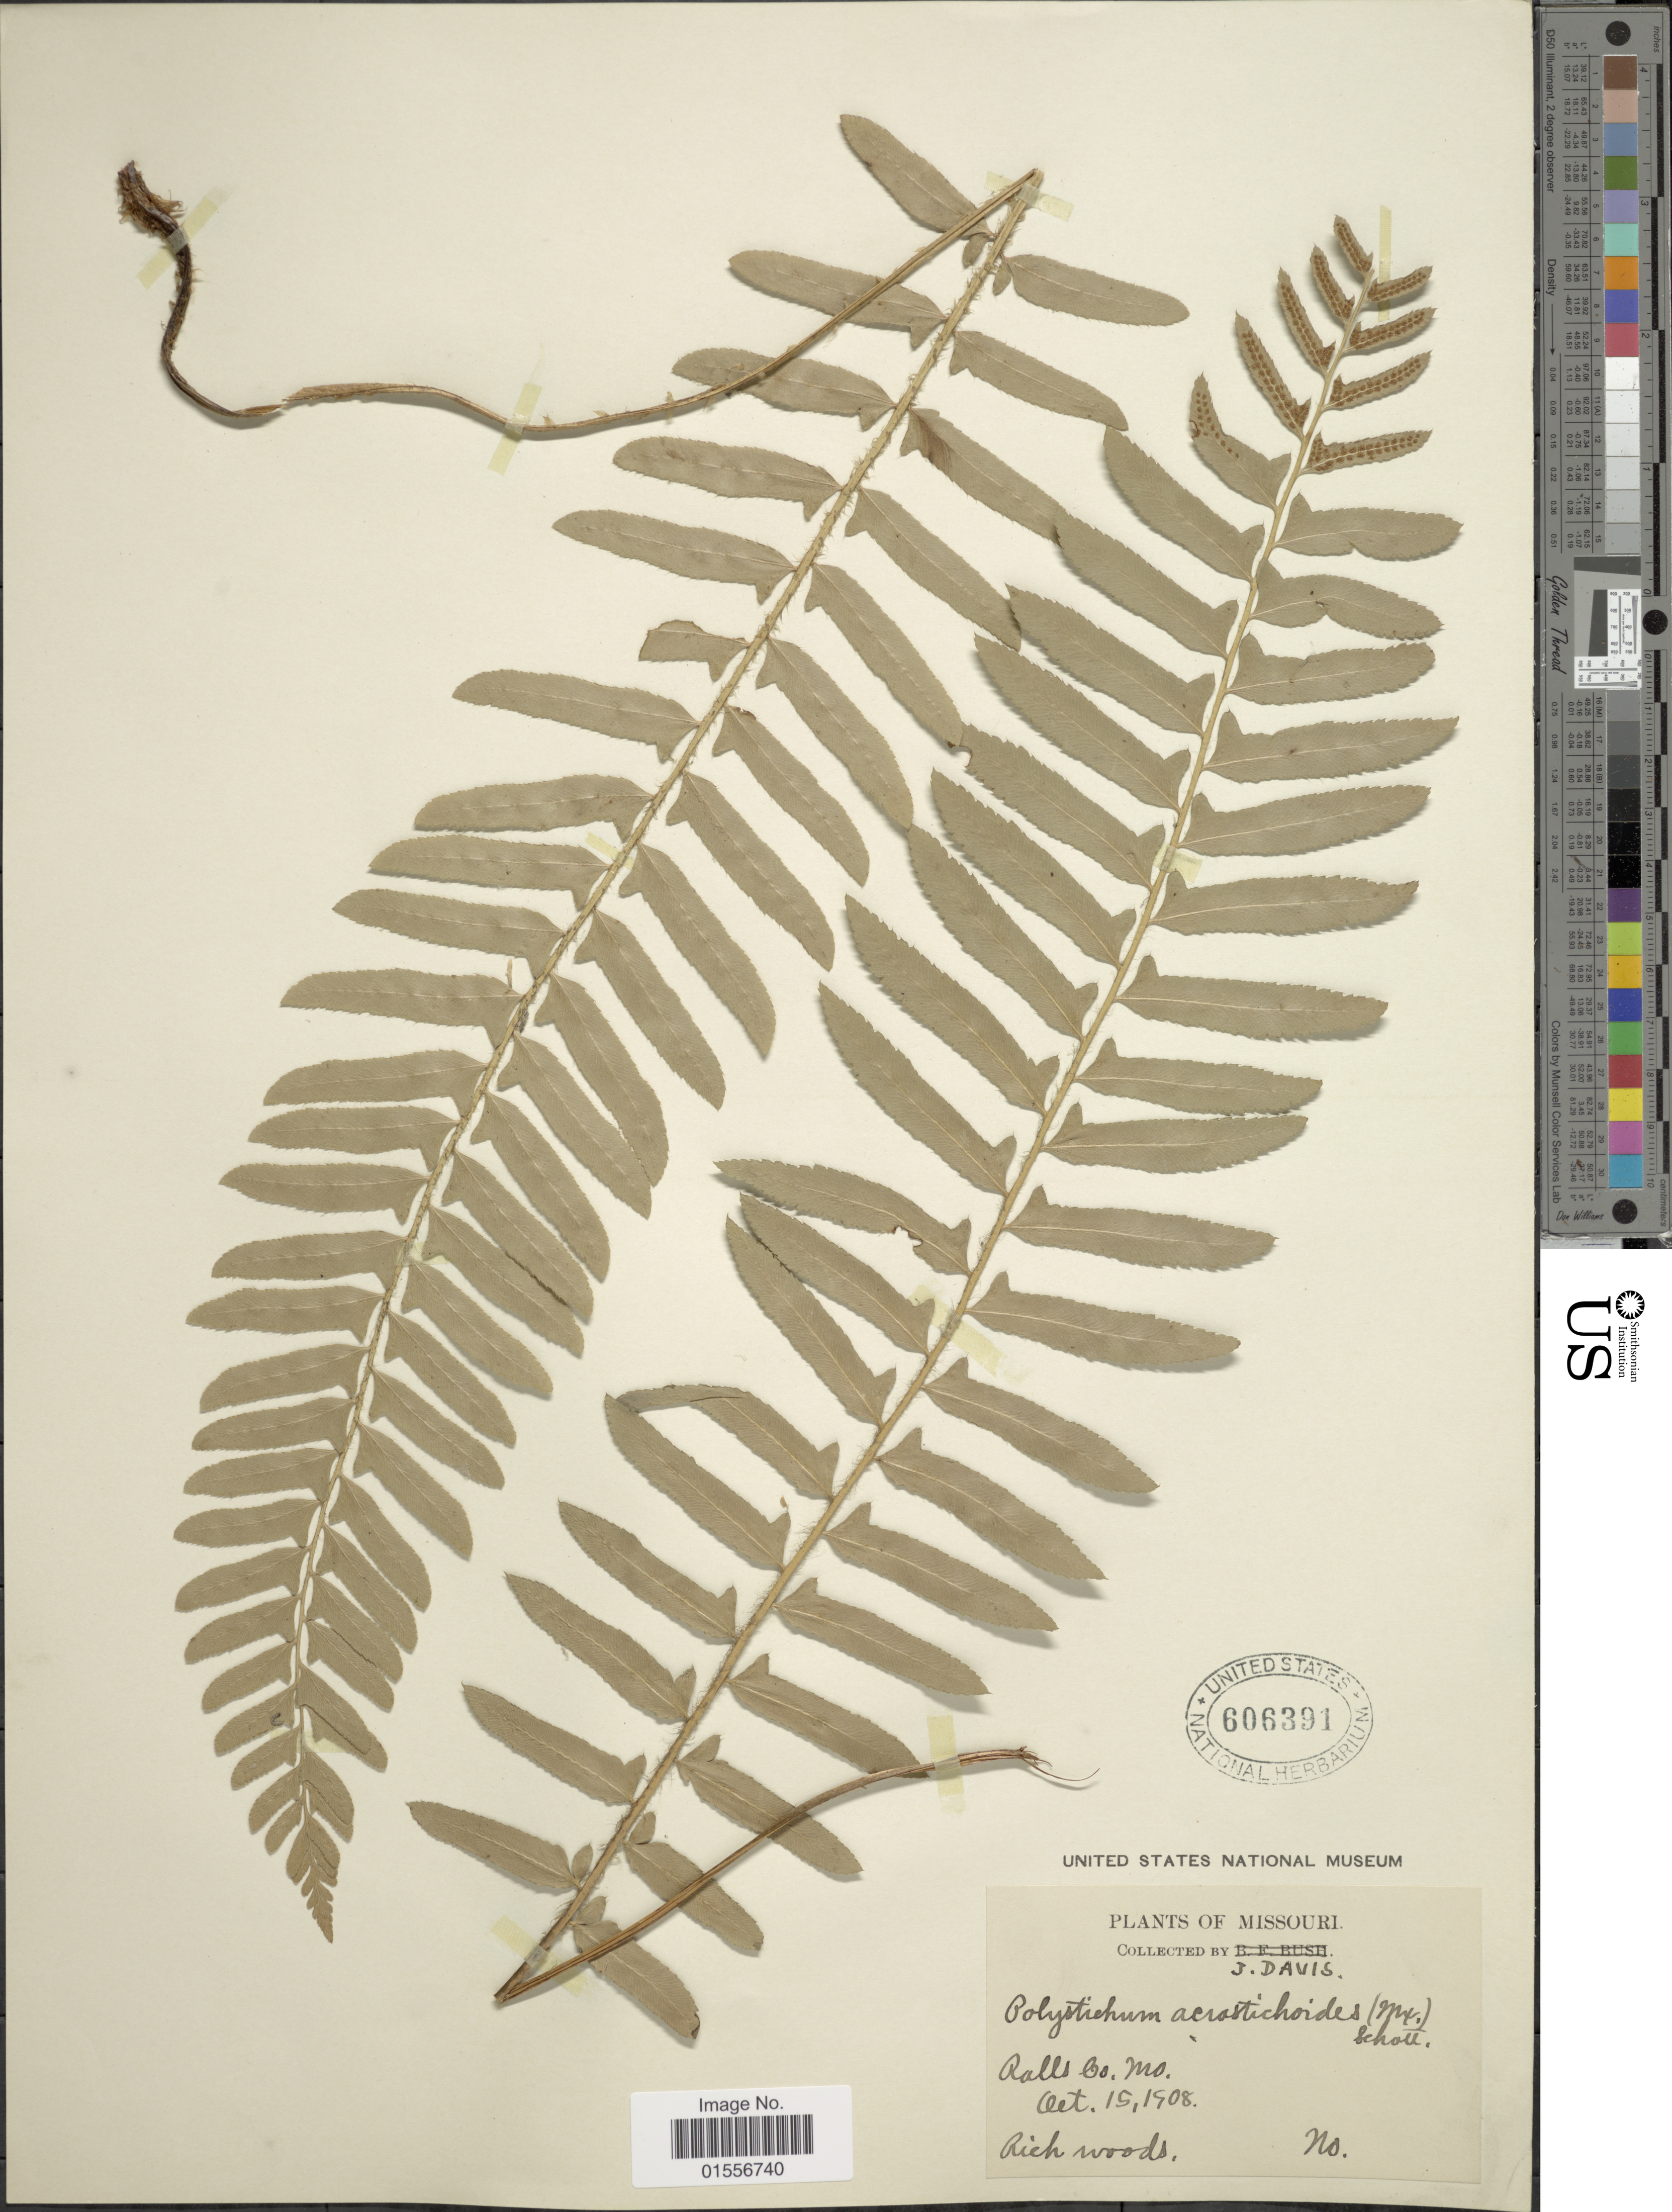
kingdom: Plantae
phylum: Tracheophyta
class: Polypodiopsida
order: Polypodiales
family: Dryopteridaceae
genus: Polystichum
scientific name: Polystichum acrostichoides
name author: (Michx.) Schott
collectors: J. Davis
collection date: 1908-10-15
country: United States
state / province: Missouri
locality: Ralls Co.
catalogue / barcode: US 606391